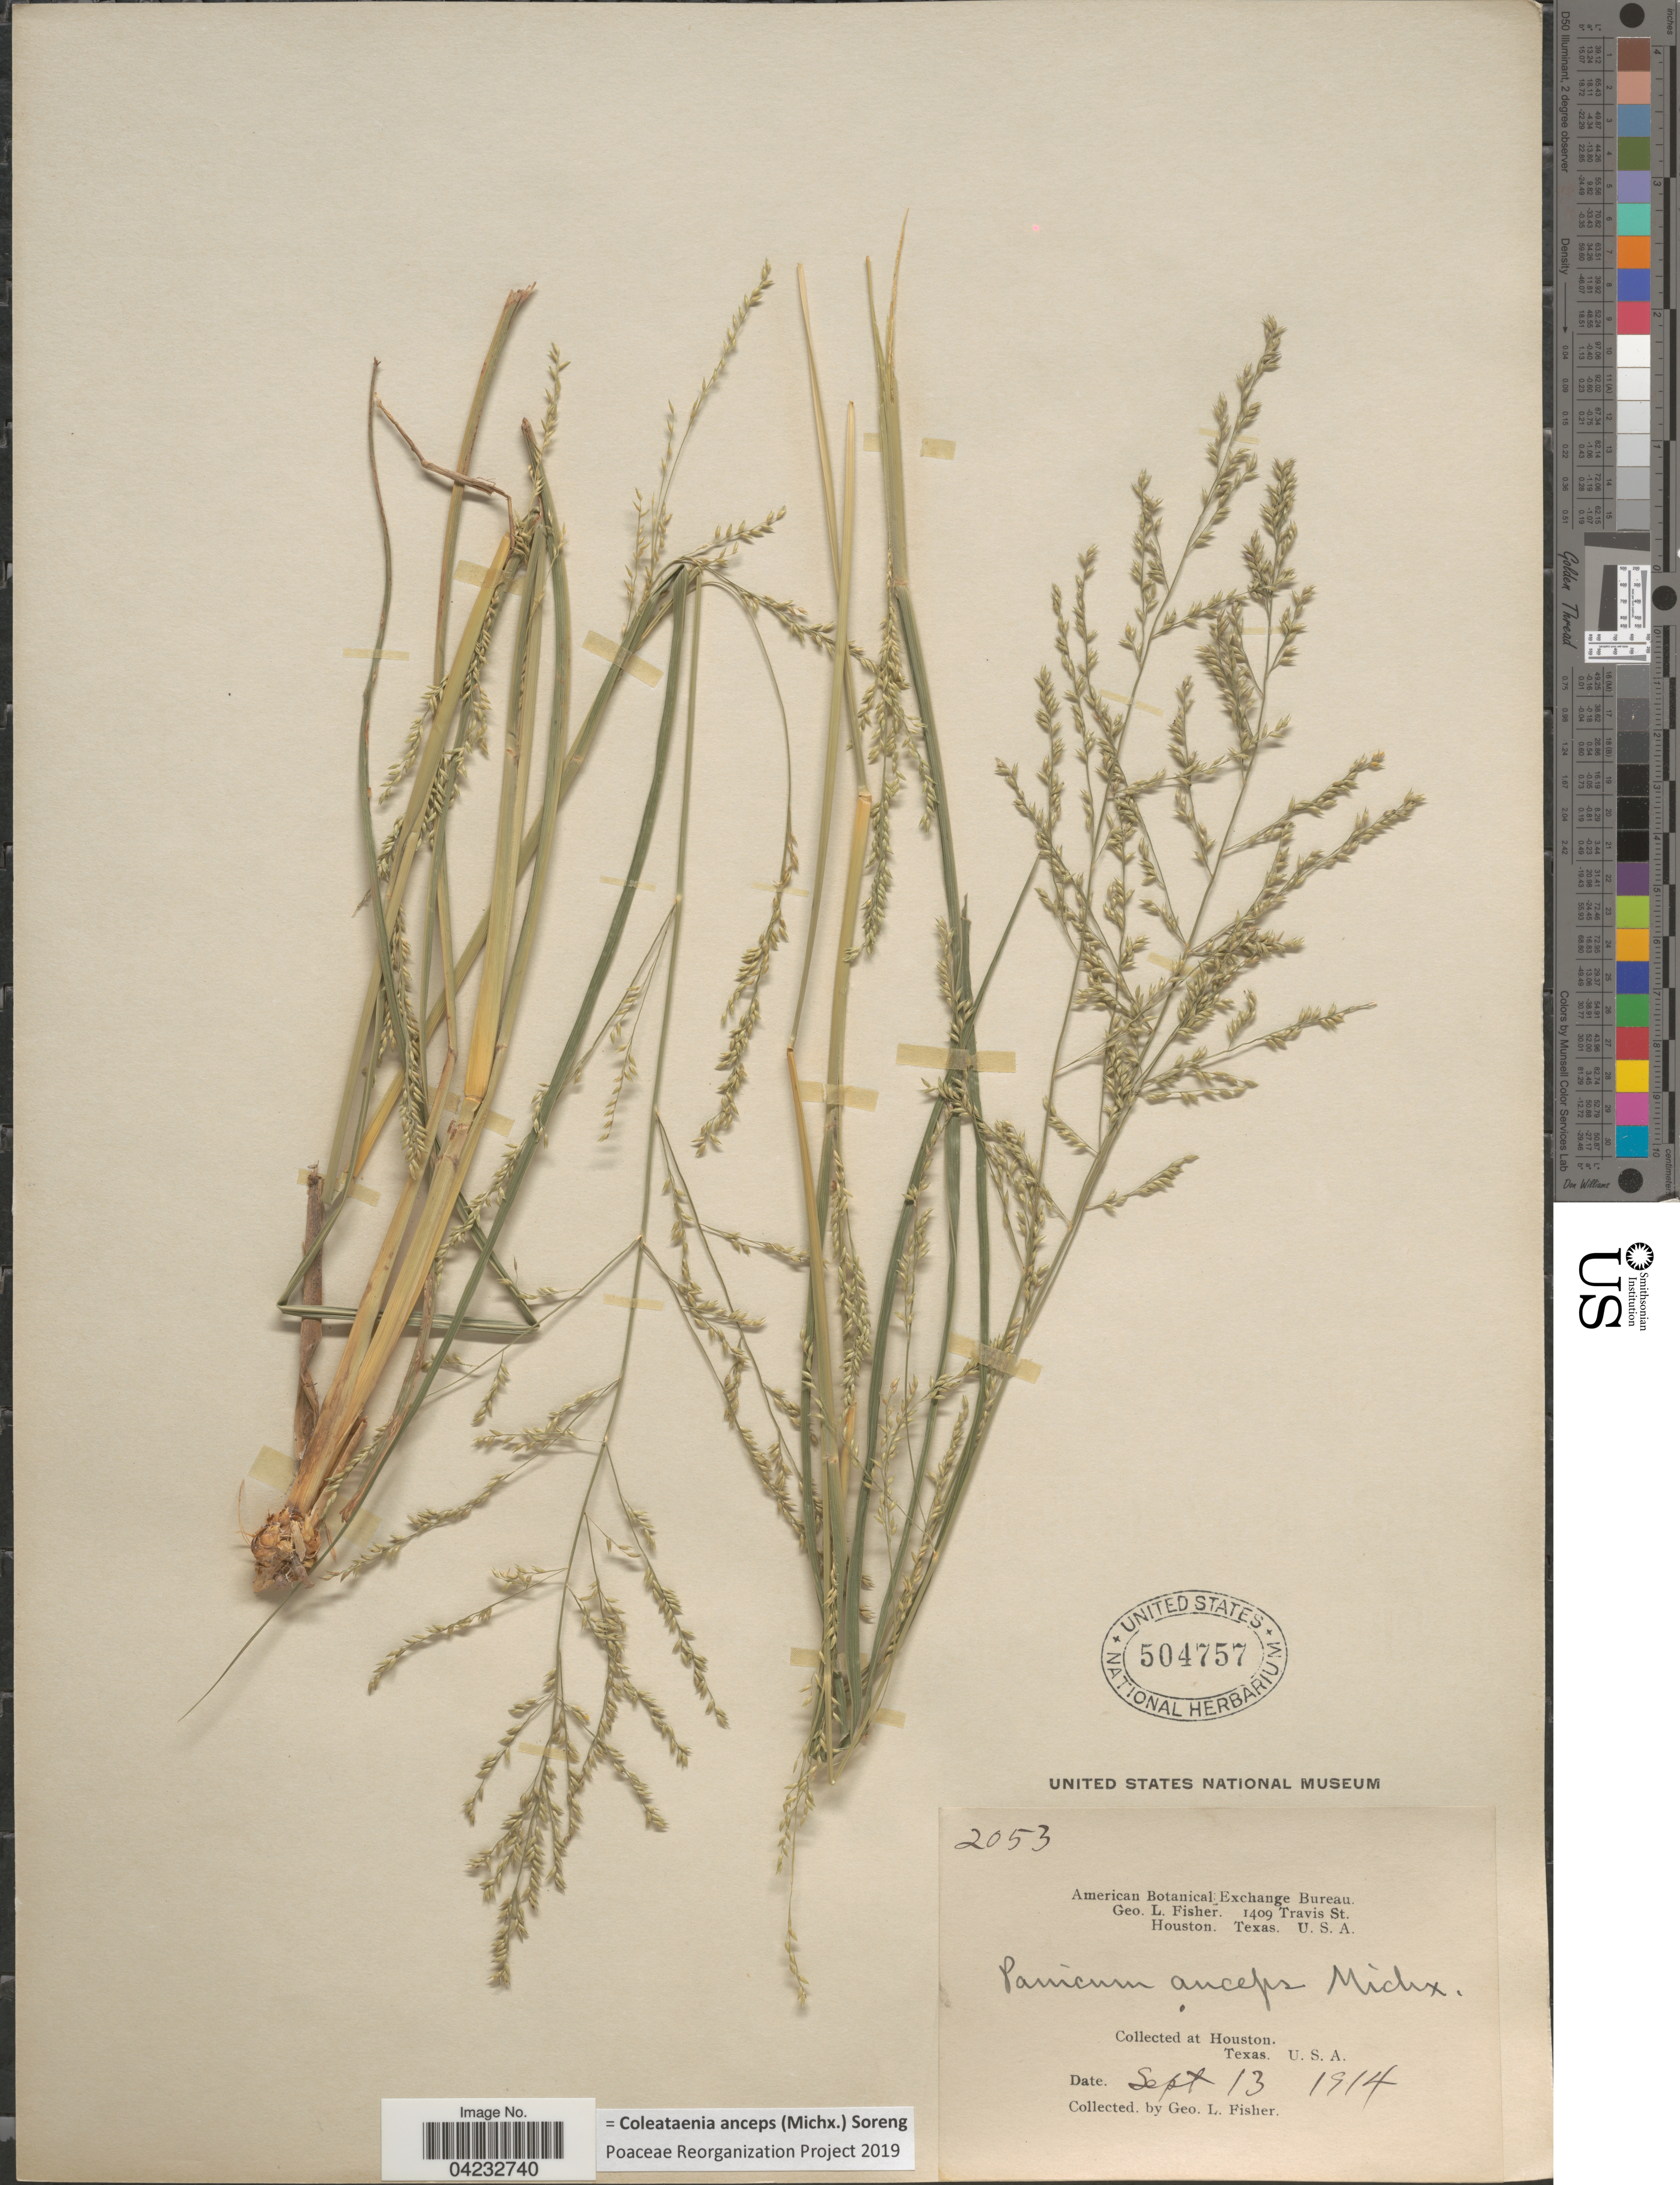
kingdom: Plantae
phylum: Tracheophyta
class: Liliopsida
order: Poales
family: Poaceae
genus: Coleataenia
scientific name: Coleataenia anceps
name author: (Michx.) Soreng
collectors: G. L. Fisher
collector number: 2053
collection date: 1914-09-13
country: United States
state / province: Texas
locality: At Houston.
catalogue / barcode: US 504757